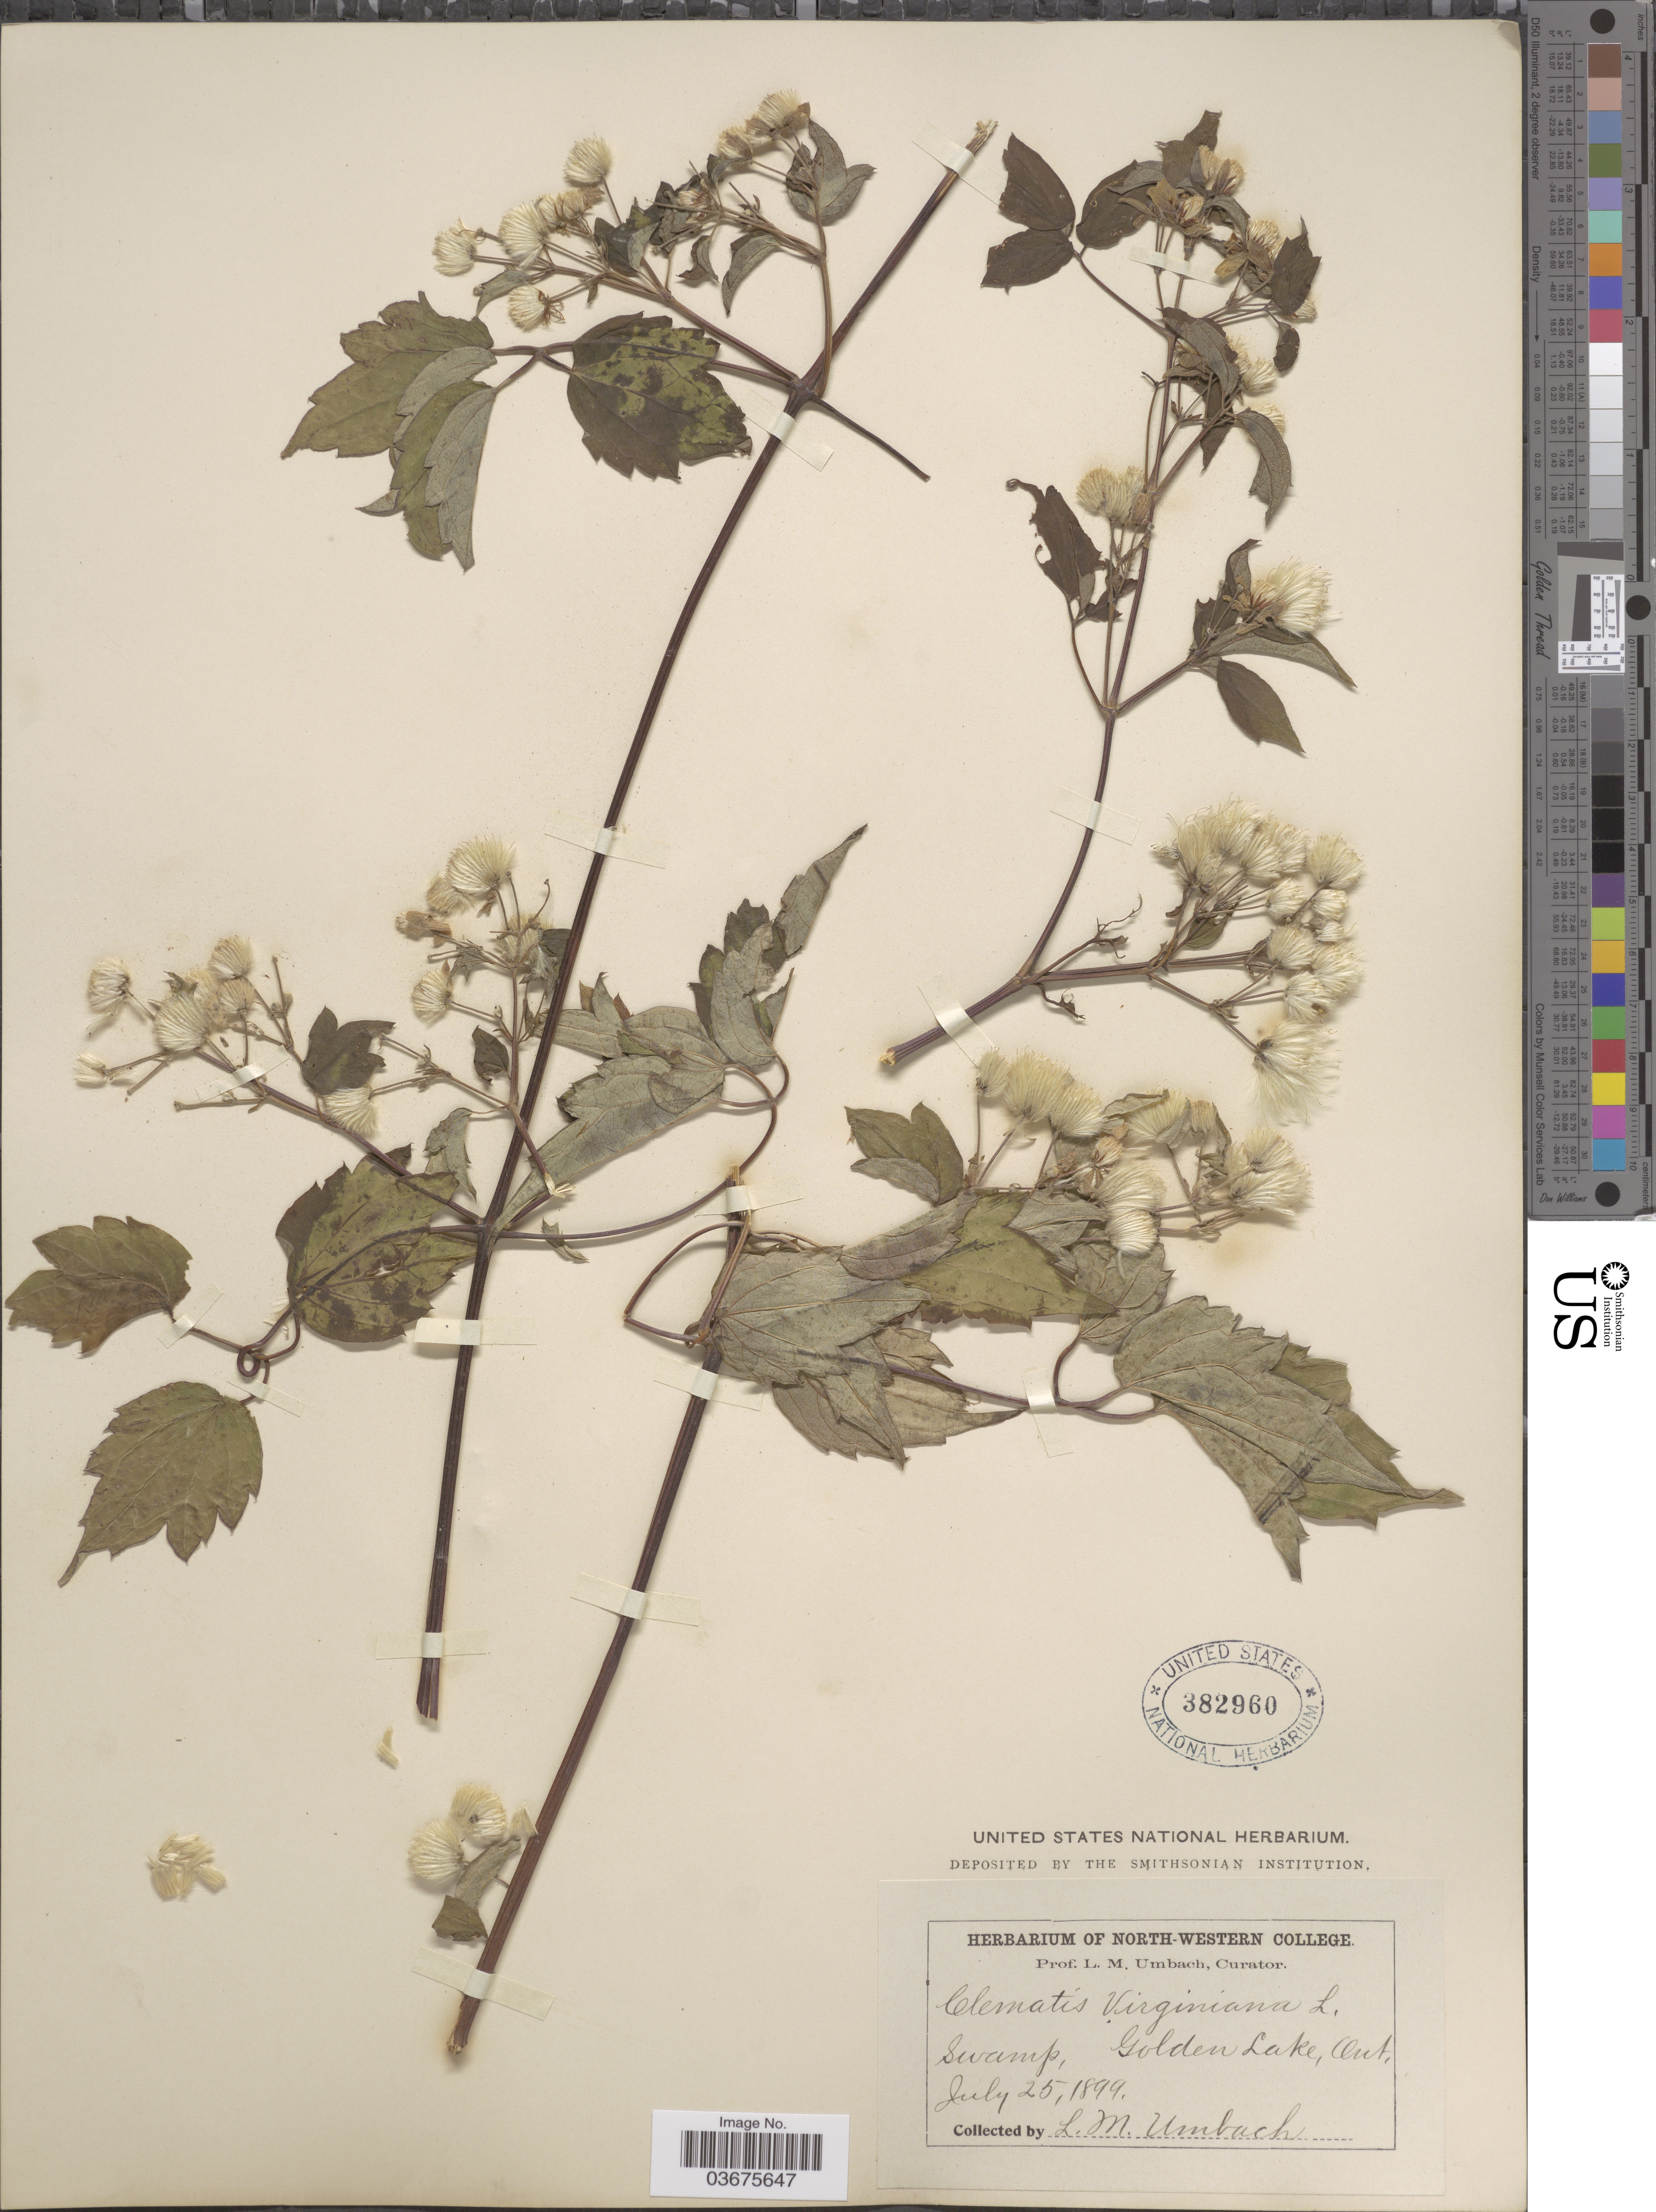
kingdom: Plantae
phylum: Tracheophyta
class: Magnoliopsida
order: Ranunculales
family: Ranunculaceae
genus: Clematis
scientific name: Clematis virginiana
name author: L.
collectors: L. M. Umbach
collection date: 1899-07-25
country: Canada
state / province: Ontario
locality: Swamp, Golden lake.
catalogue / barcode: US 382960